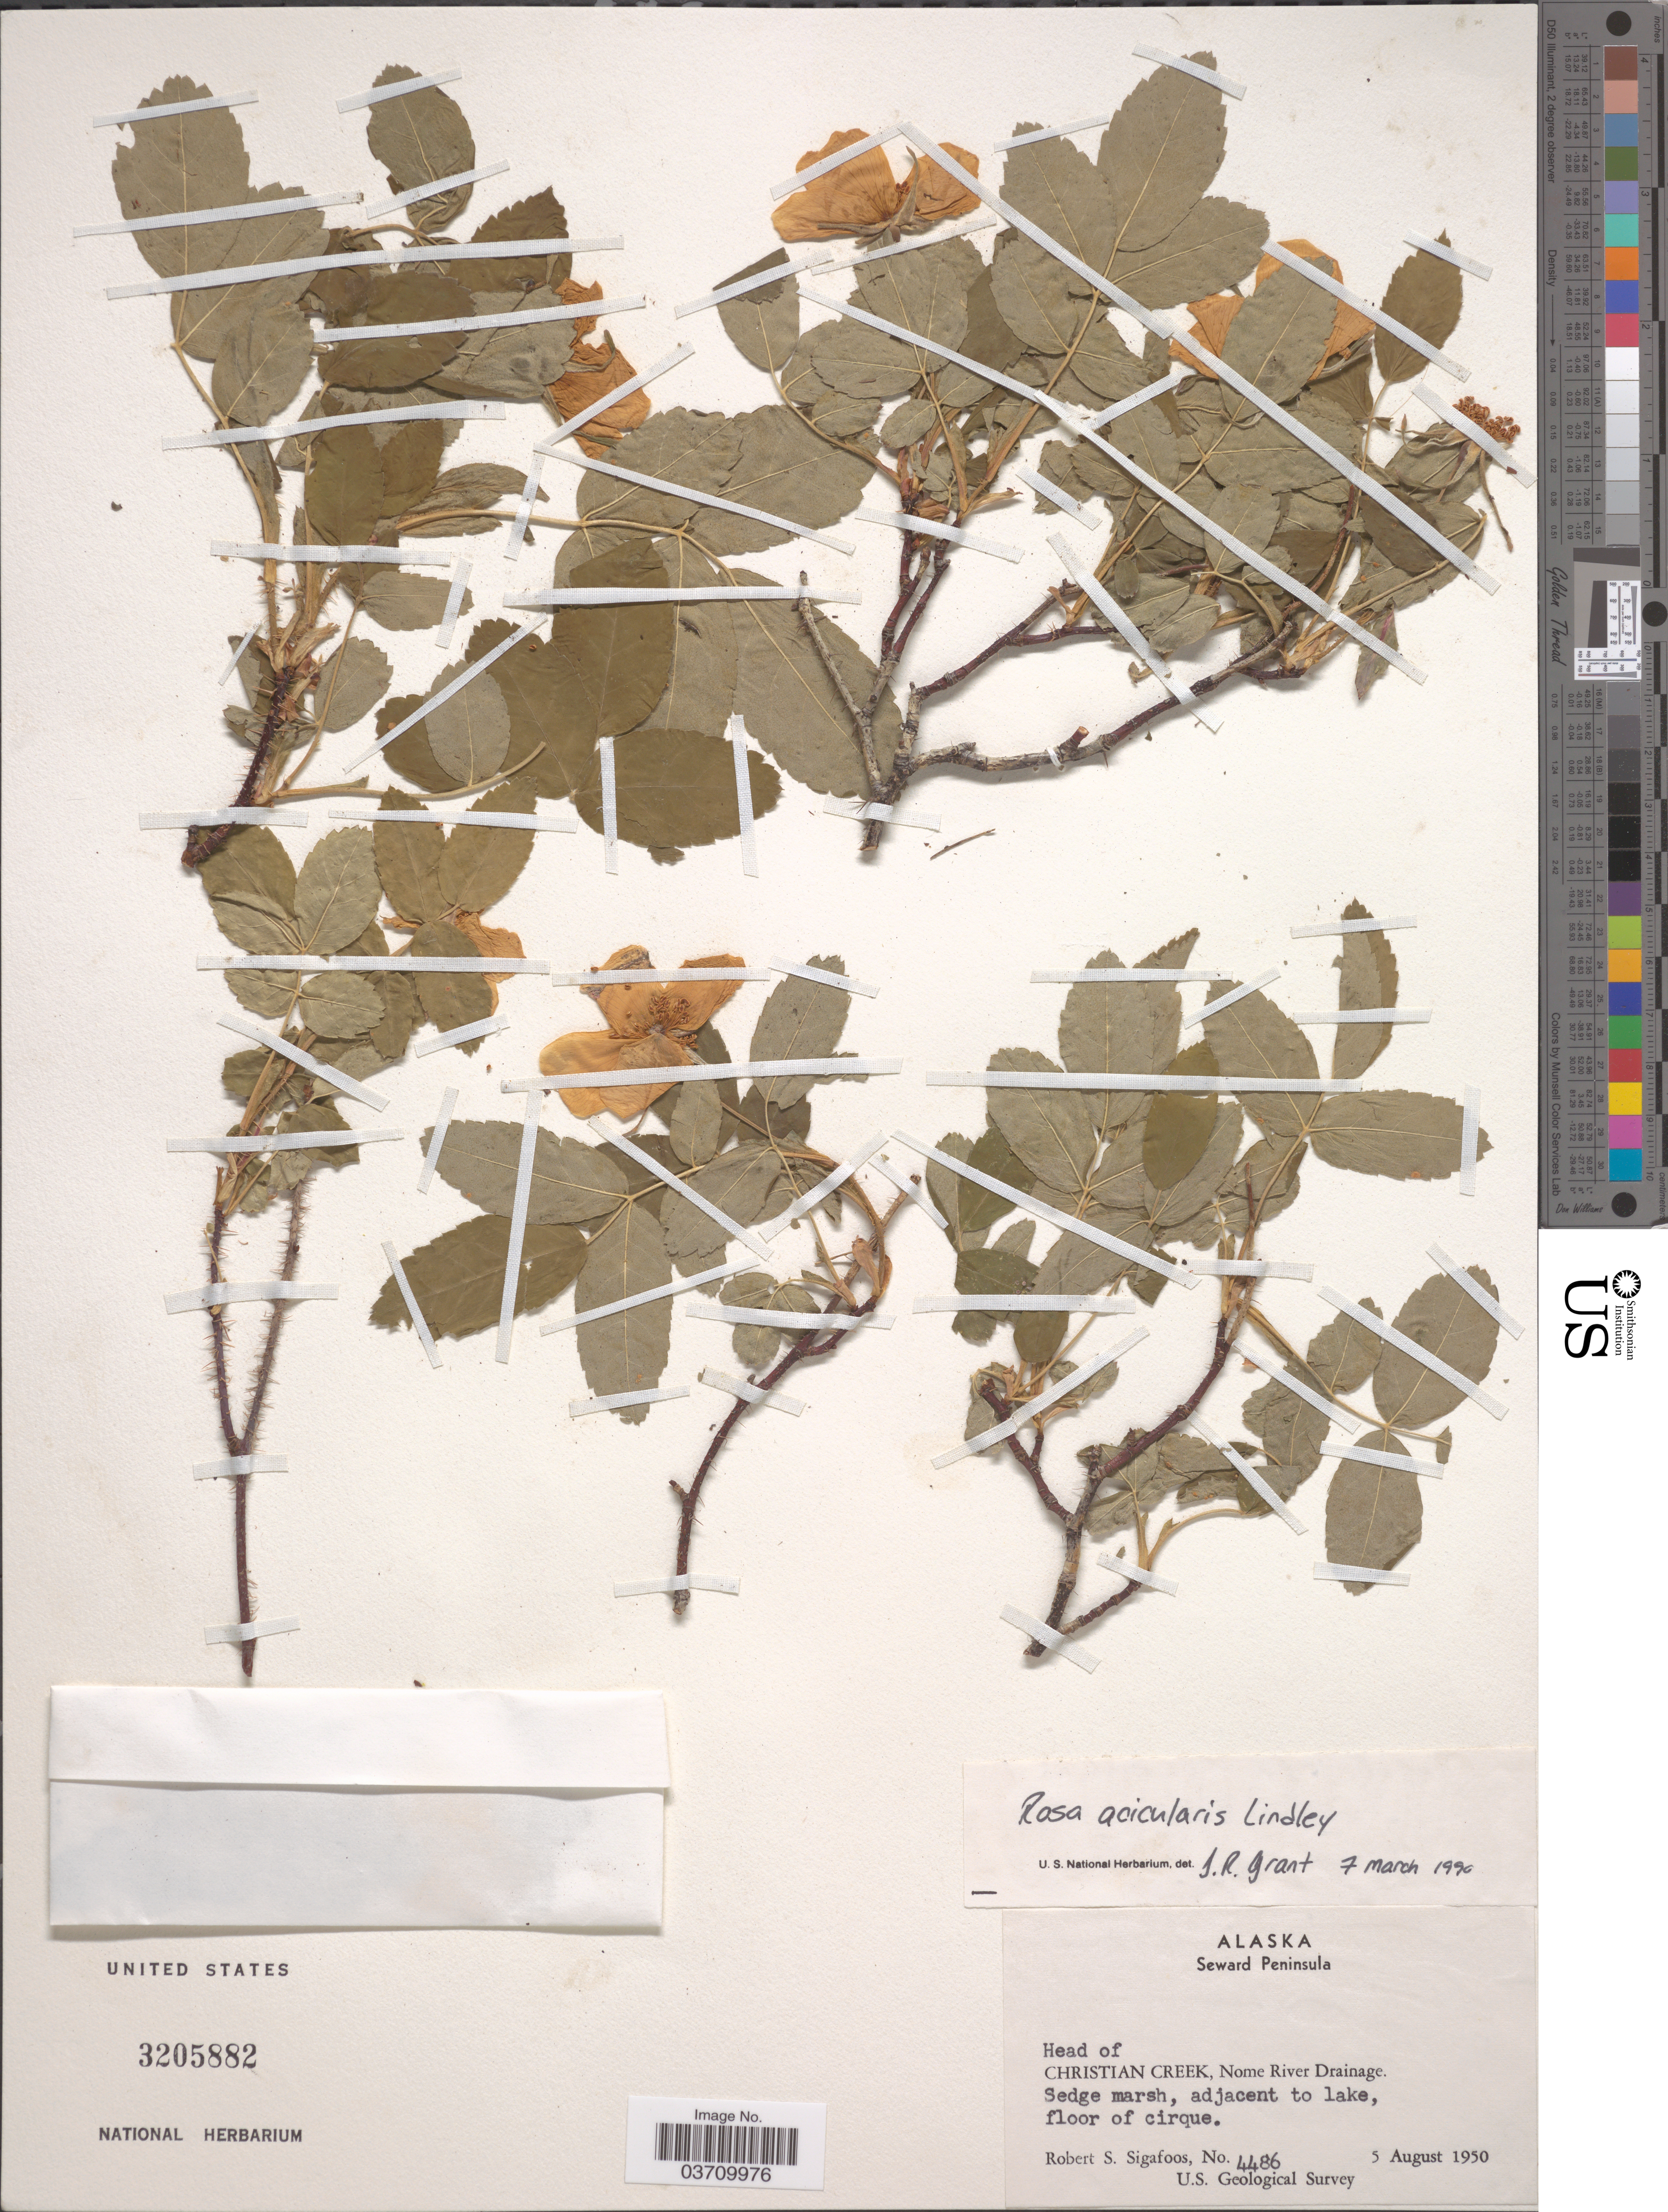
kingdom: Plantae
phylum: Tracheophyta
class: Magnoliopsida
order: Rosales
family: Rosaceae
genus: Rosa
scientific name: Rosa acicularis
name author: Lindl.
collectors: R. Sigafoos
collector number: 4486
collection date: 1950-08-05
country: United States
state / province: Alaska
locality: Seward Peninsula. Head of Christian Creek, Nome River Drainage.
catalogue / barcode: US 3205882